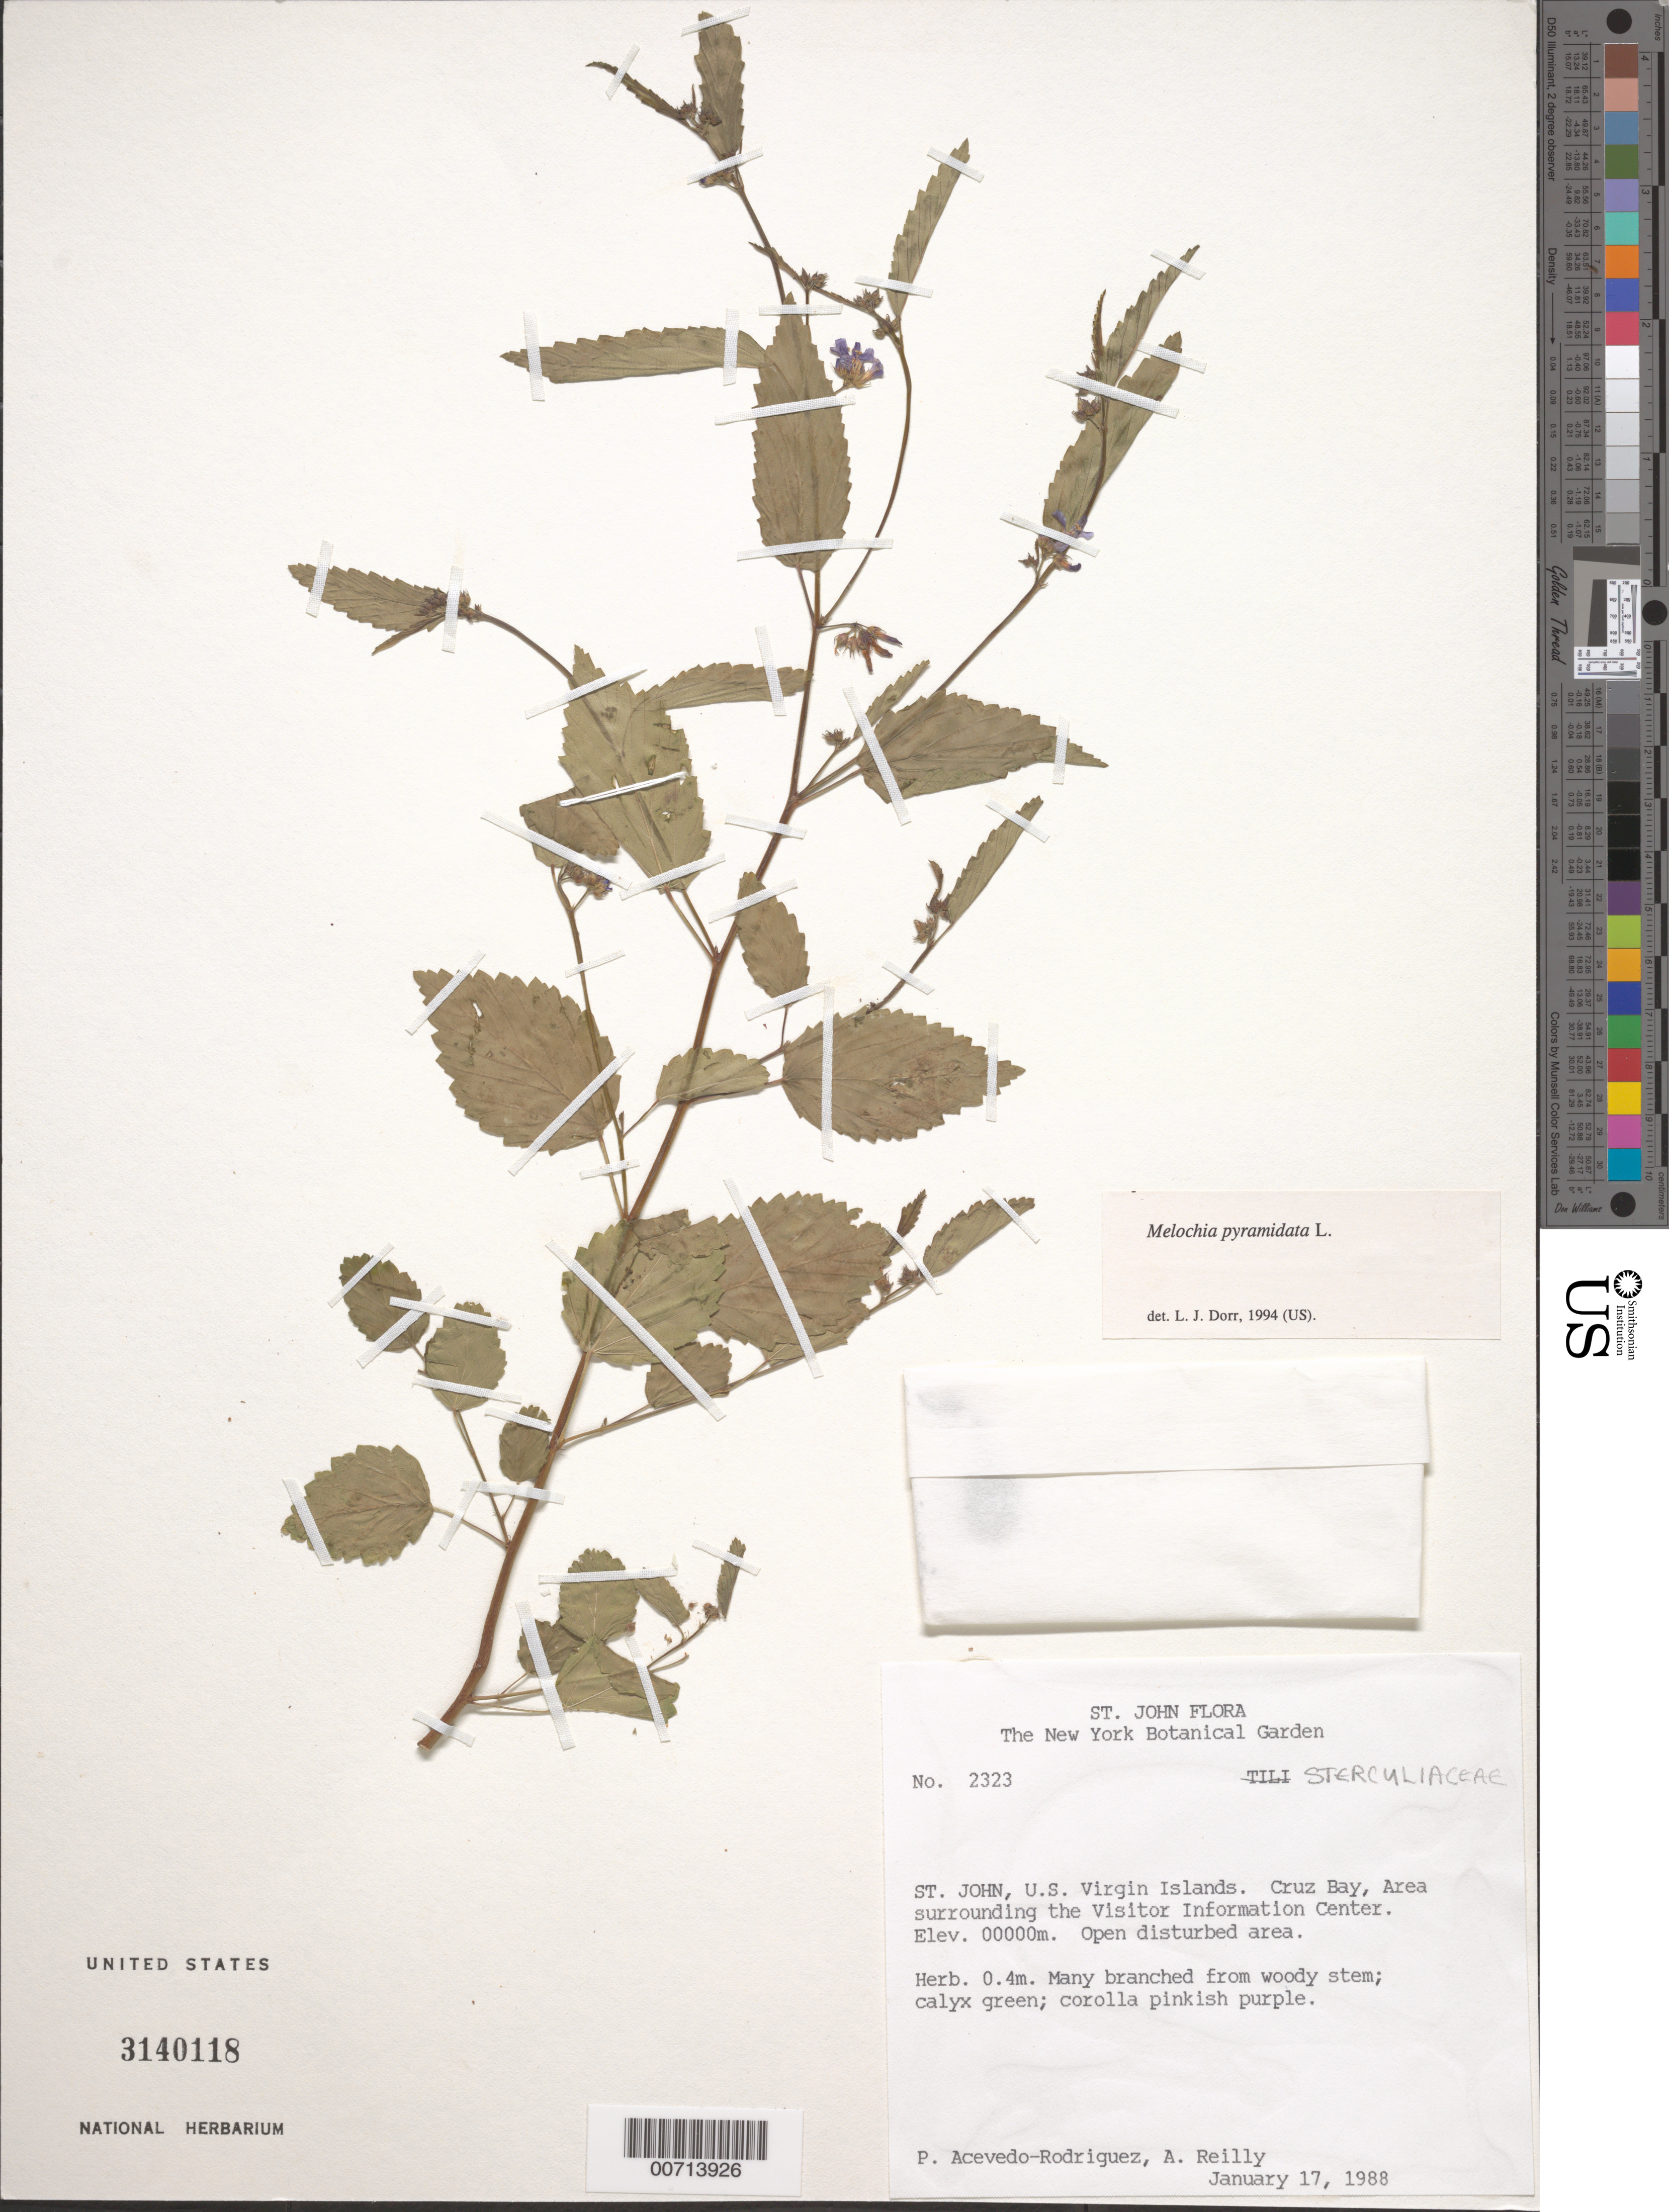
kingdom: Plantae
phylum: Tracheophyta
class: Magnoliopsida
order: Malvales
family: Malvaceae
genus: Melochia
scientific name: Melochia pyramidata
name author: L.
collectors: P. Acevedo-Rodr., A. Reilly & J. Stone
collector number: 2323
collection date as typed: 17 Jan 1988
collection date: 1988-01-17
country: U.S. Virgin Islands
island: St. John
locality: Cruz Bay Quarter; area surrounding the Visitor Information Center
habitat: Open disturbed area.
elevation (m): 0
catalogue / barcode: US 3140118